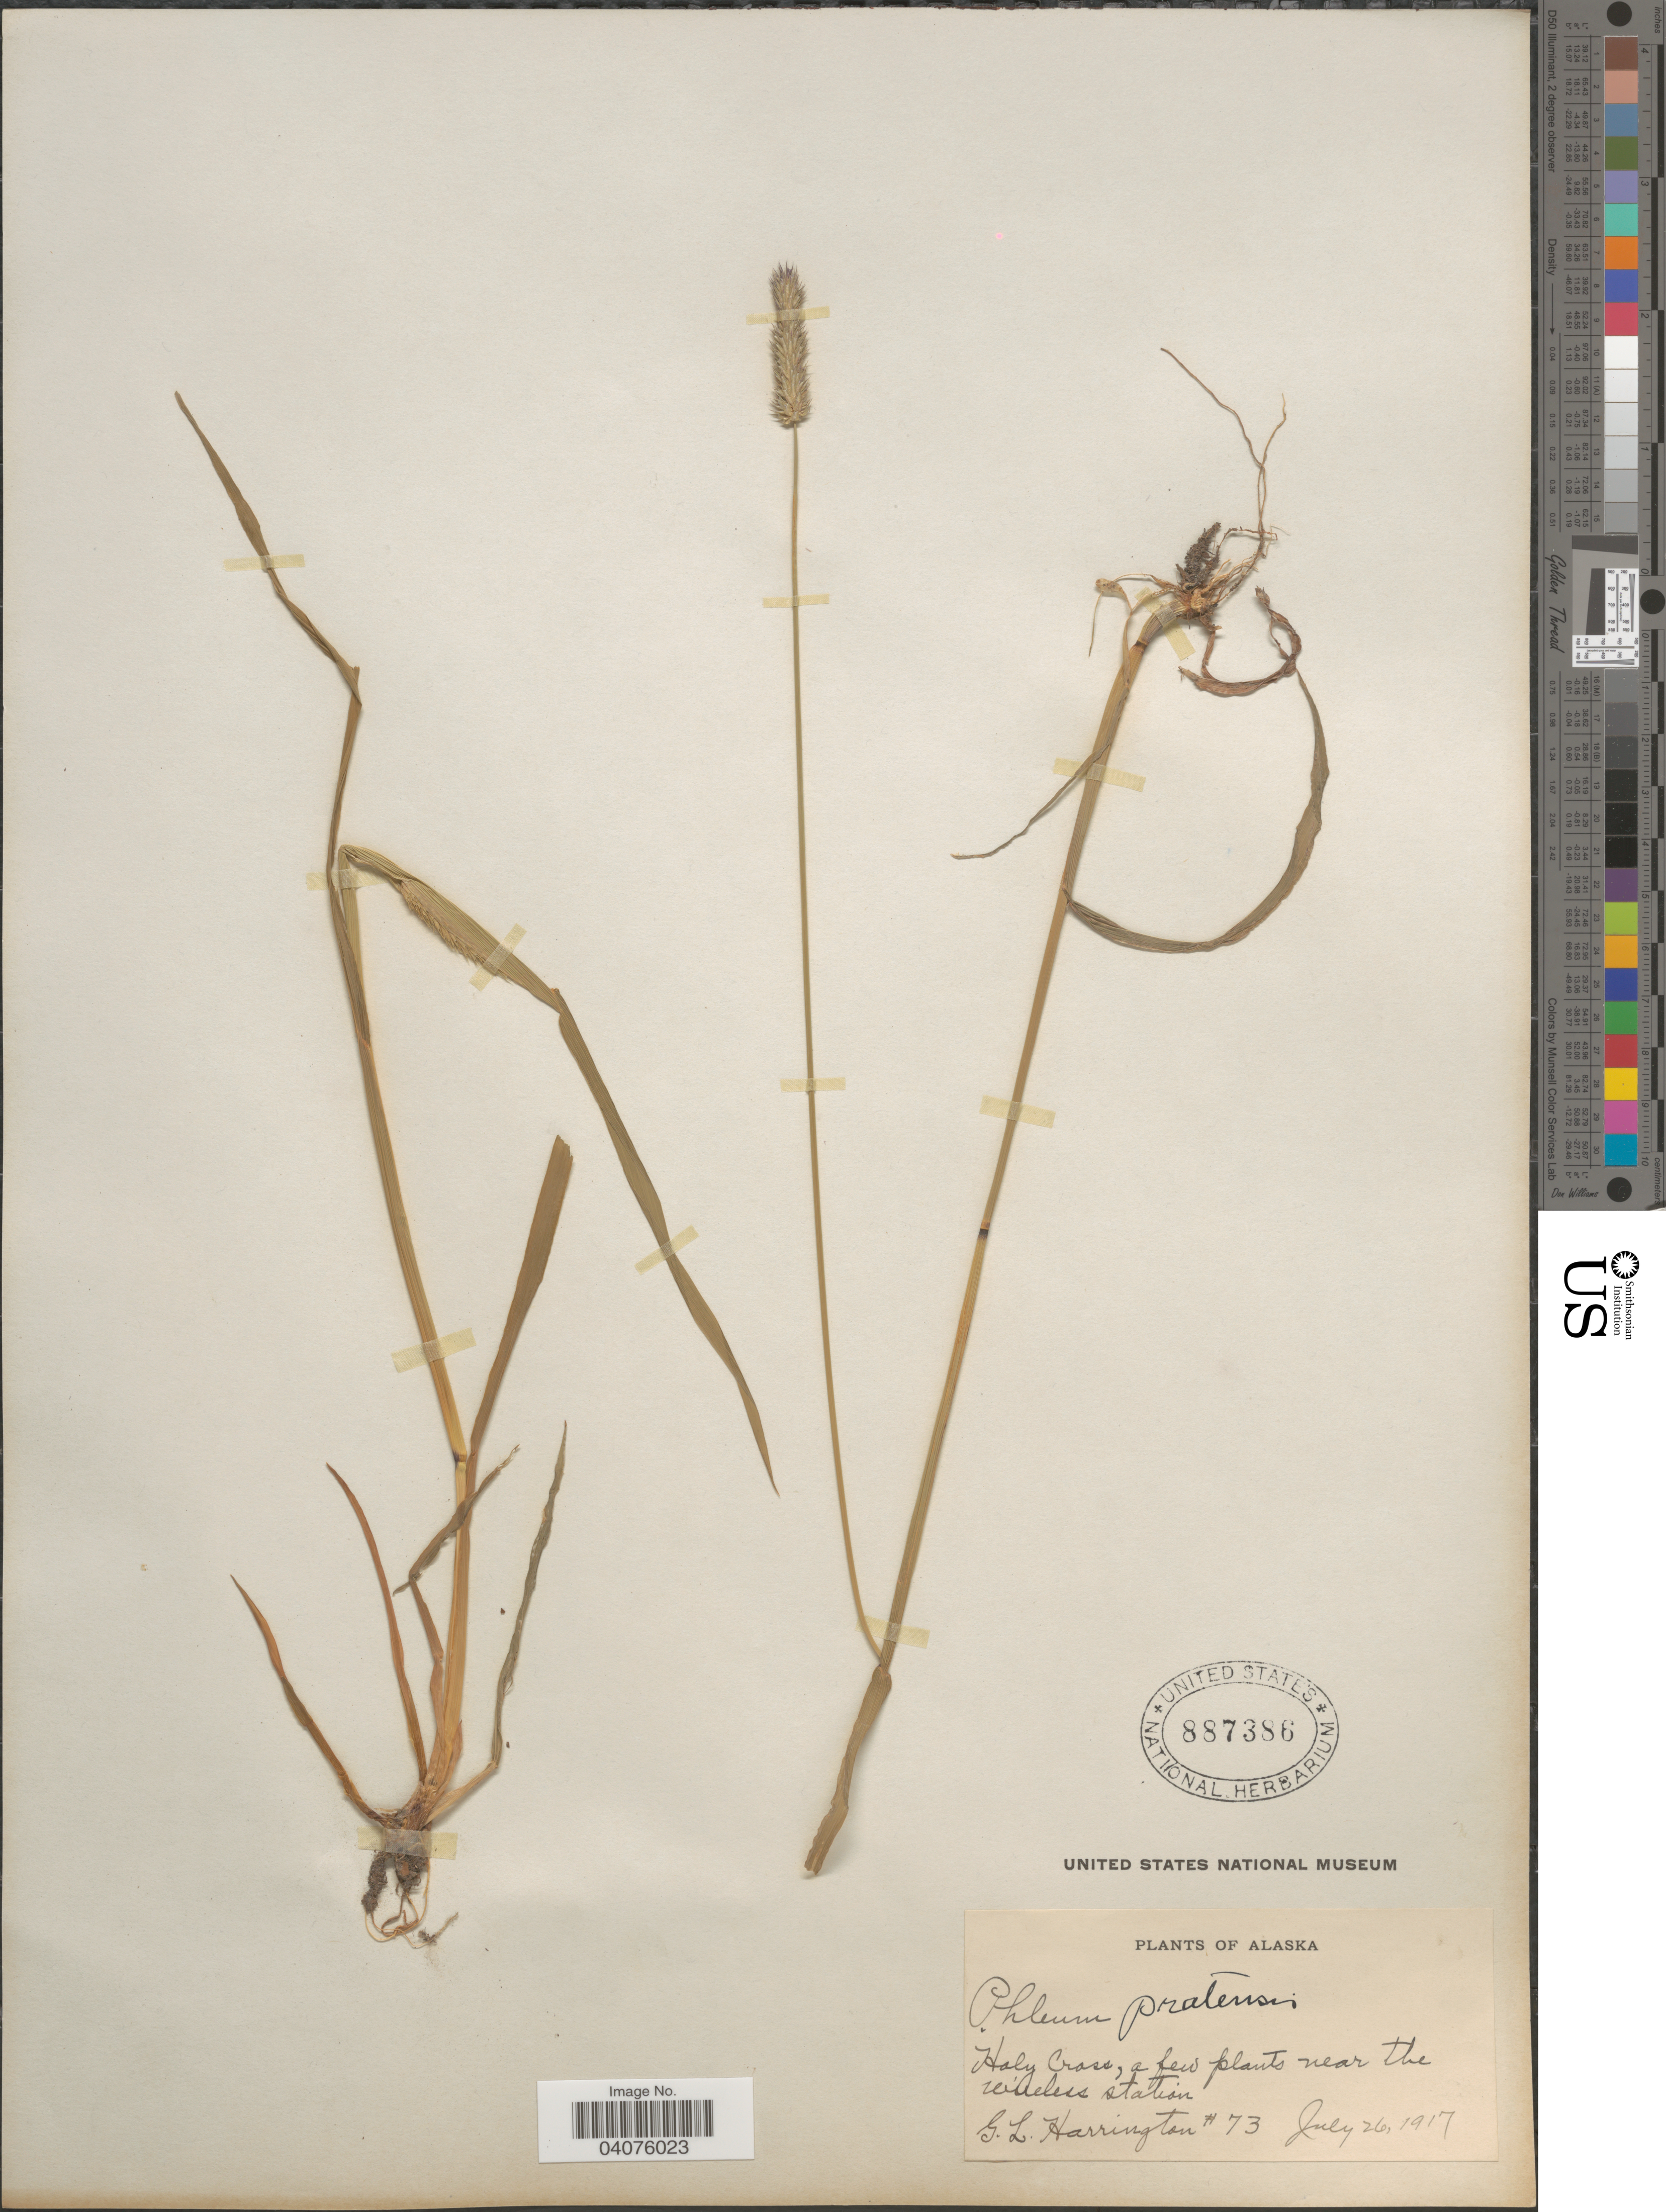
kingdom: Plantae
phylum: Tracheophyta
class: Liliopsida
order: Poales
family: Poaceae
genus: Phleum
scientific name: Phleum pratense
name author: L.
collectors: G. Harrington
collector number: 73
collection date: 1917-07-26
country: United States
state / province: Alaska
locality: Holy Cross, a few plants near the wireless station.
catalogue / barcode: US 887386